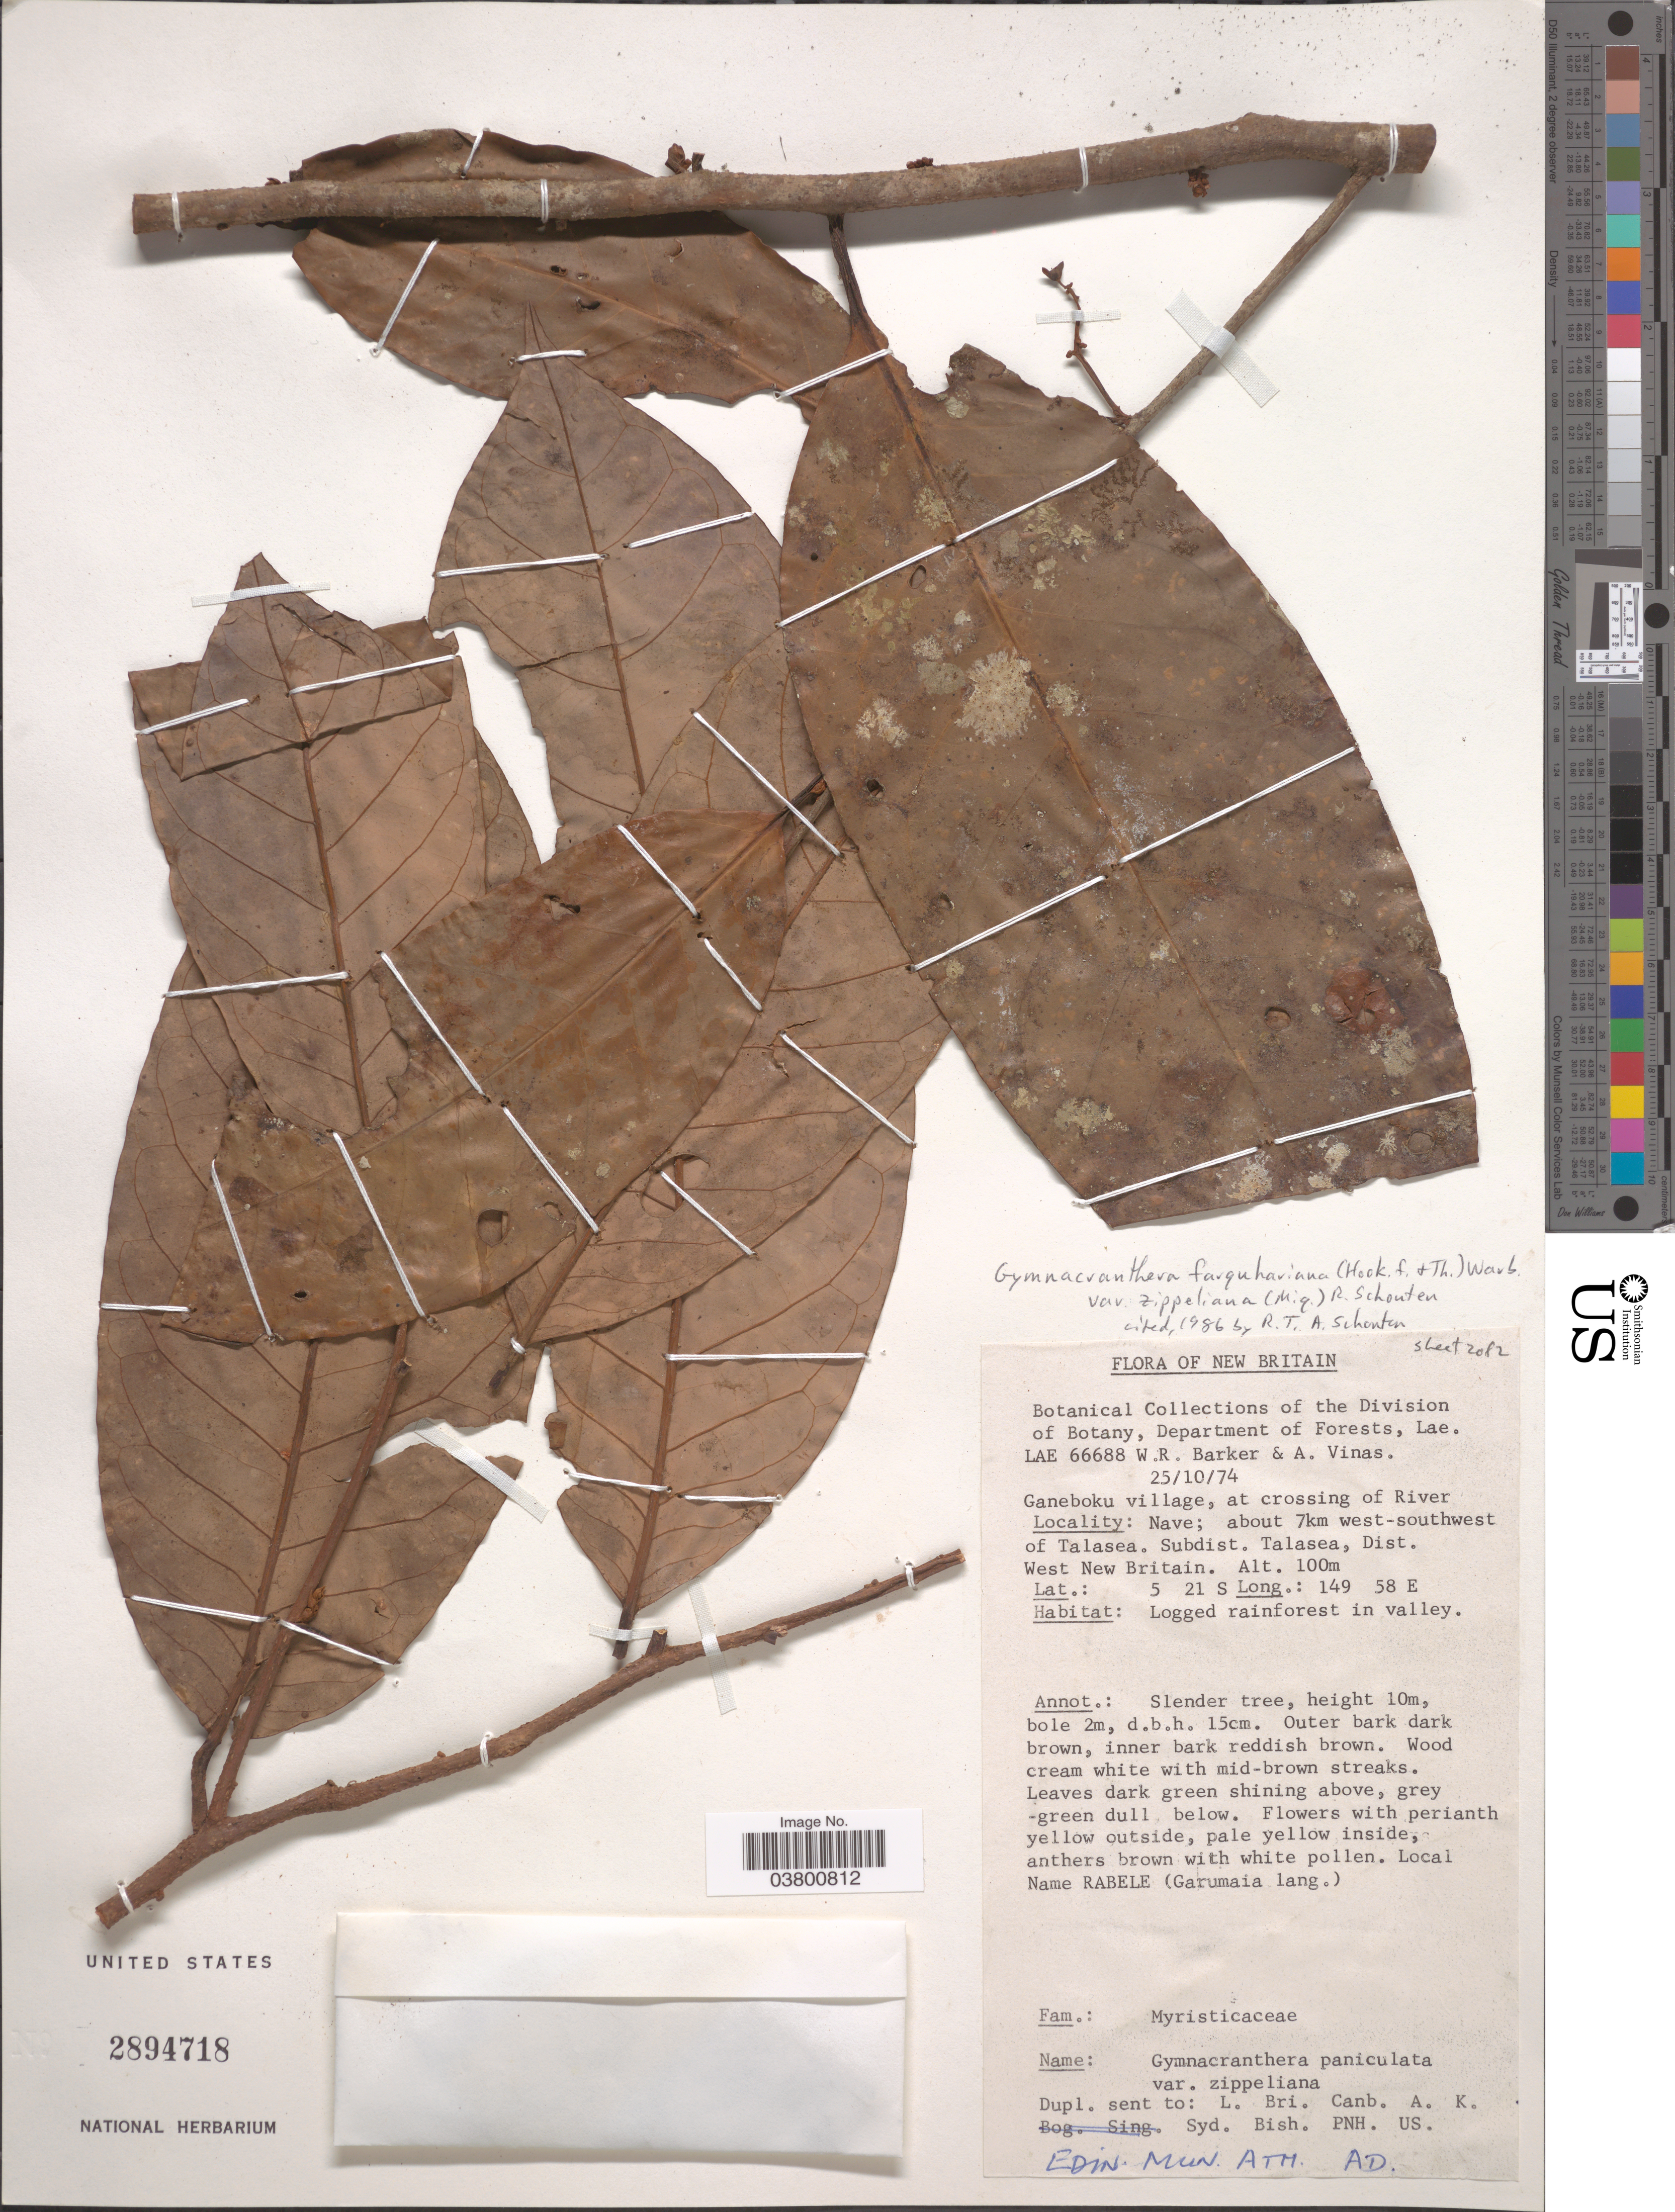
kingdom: Plantae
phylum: Tracheophyta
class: Magnoliopsida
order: Magnoliales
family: Myristicaceae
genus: Gymnacranthera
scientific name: Gymnacranthera farquhariana var. zippeliana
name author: (Miq.) R.T.A. Schouten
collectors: W. R. Barker & A. Vinas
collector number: LAE 66688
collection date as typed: Transcribed d/m/y: 25/10/74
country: Papua New Guinea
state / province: West New Britain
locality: New Britain. Ganeboku village, at crossing of River Nave; about 7 km west-southwest of Talasea. Subdist. Talasea, Dist. West New Britain.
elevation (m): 100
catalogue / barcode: US 2894718